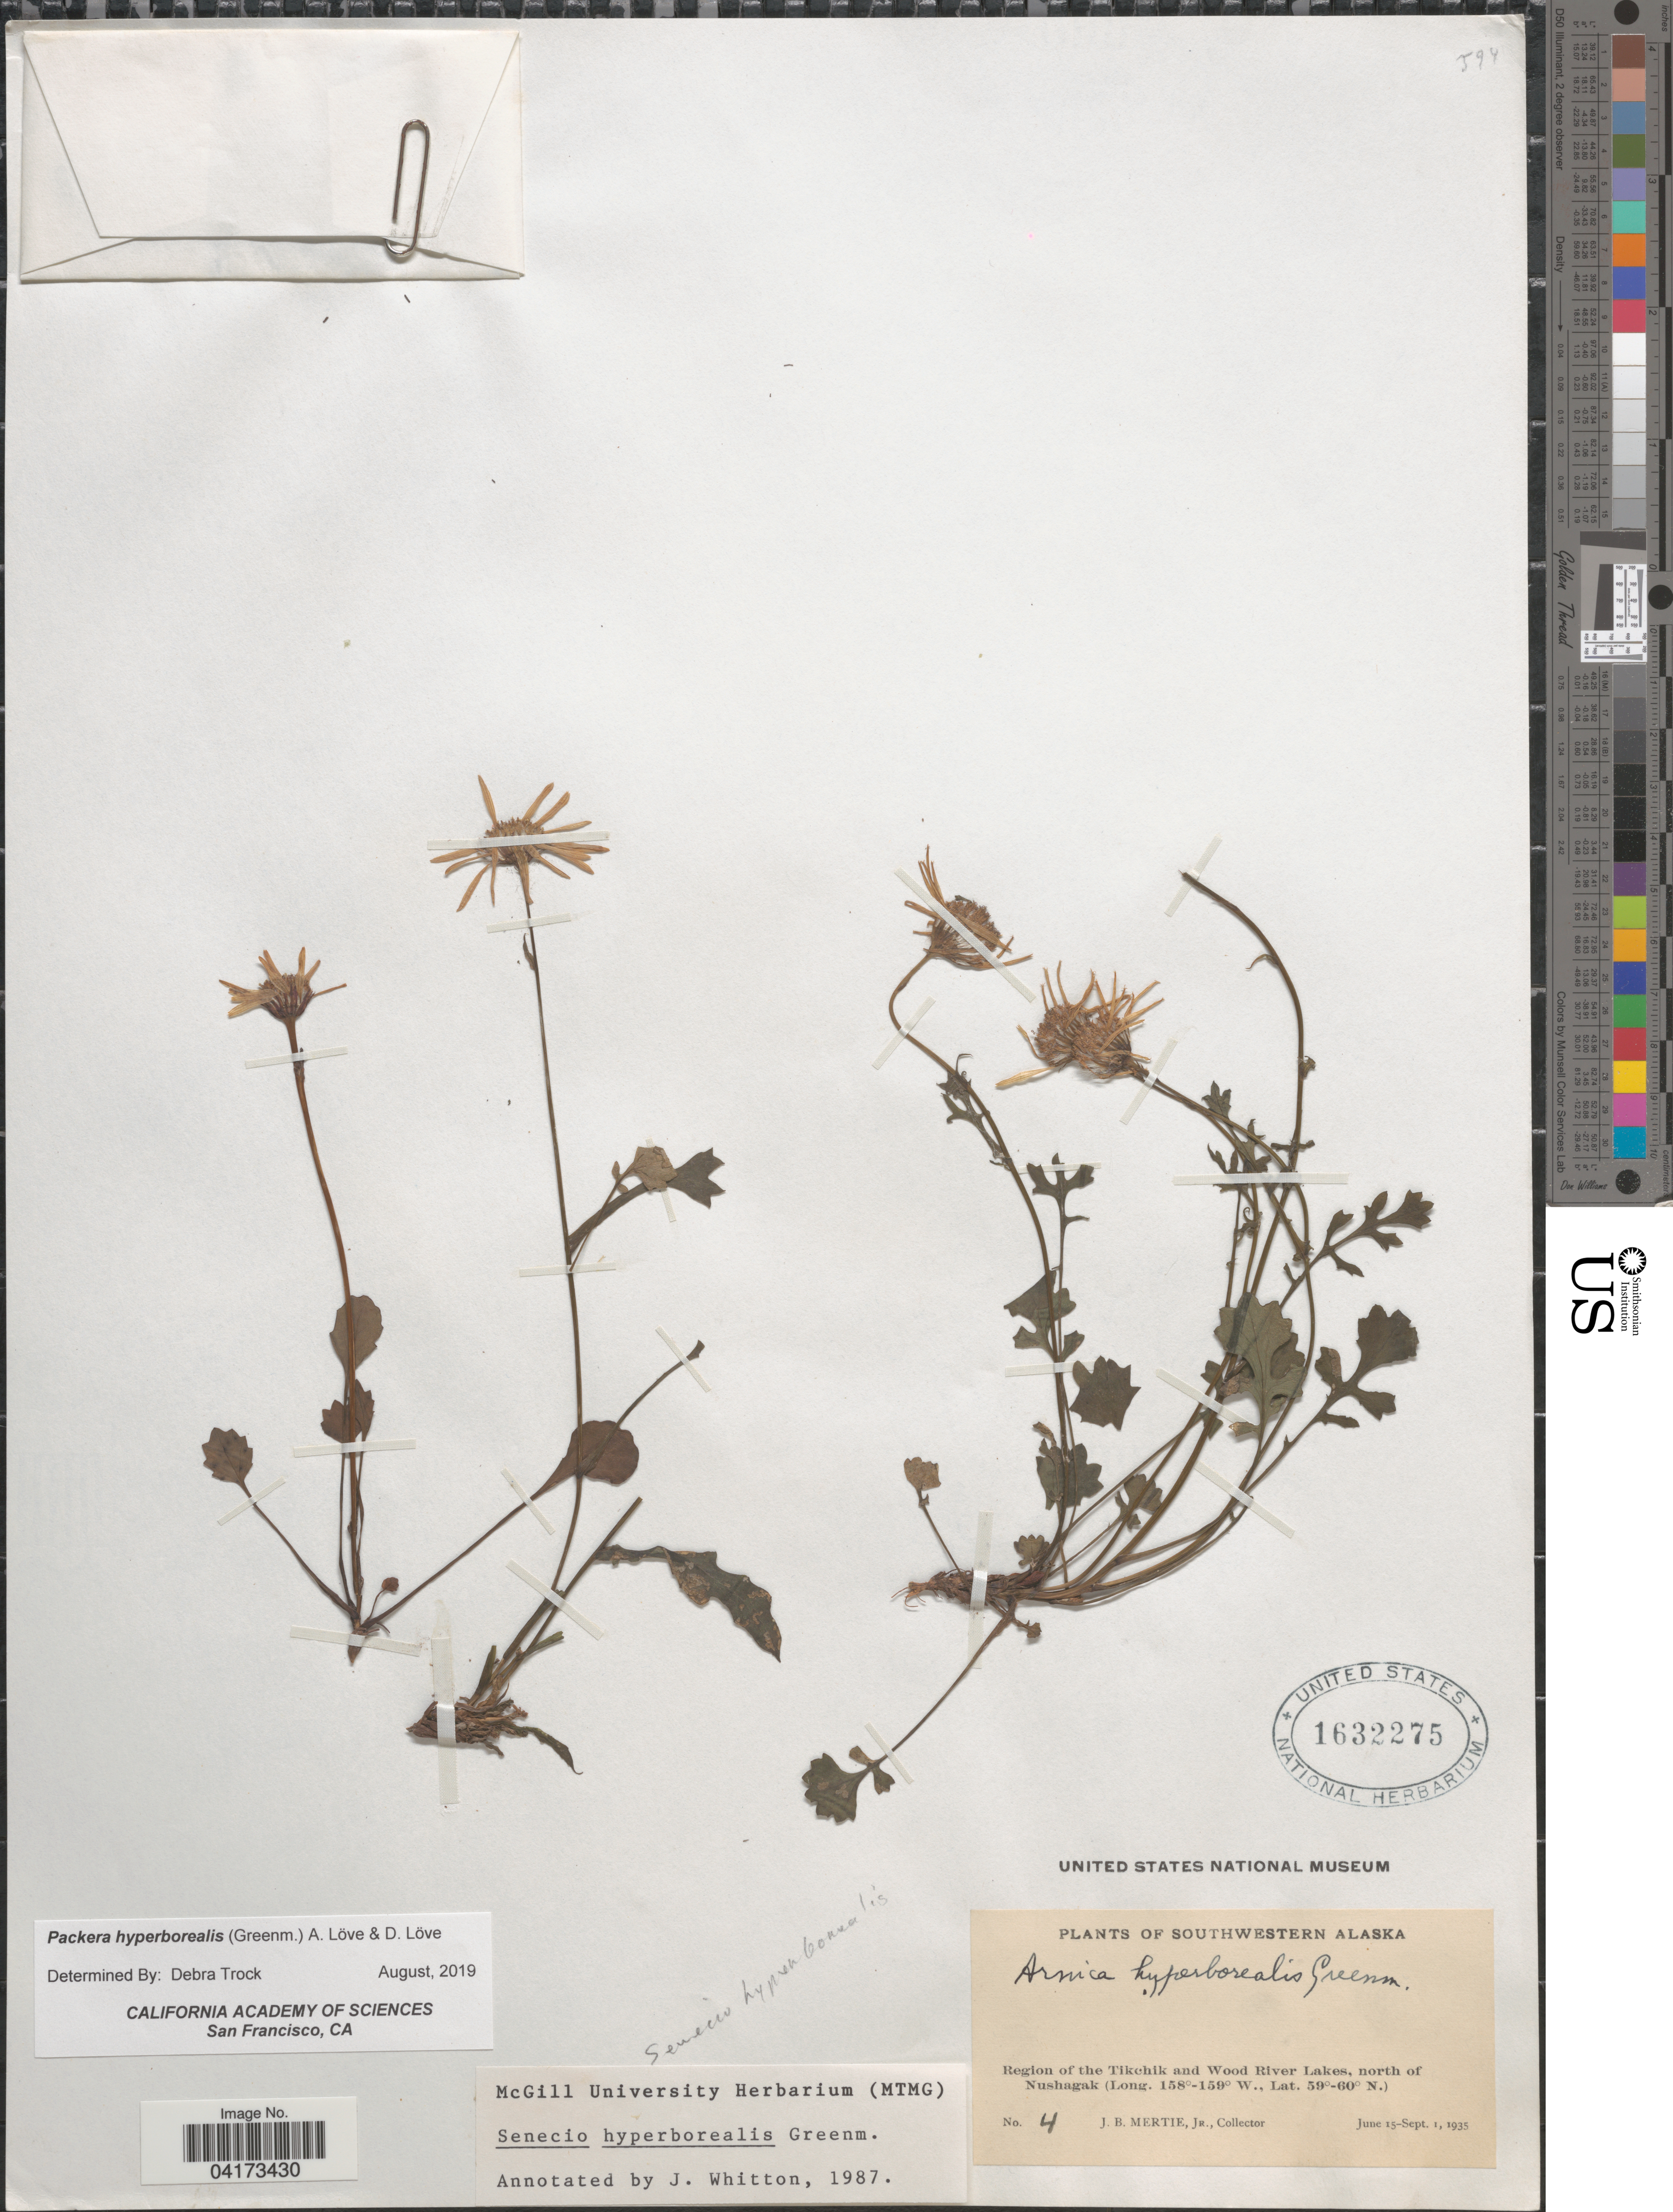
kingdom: Plantae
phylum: Tracheophyta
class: Magnoliopsida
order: Asterales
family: Asteraceae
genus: Packera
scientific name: Packera hyperborealis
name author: (Greene) Á. Löve & D. Löve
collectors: J. Mertie Jr.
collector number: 4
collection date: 1935-06-15/1935-09-01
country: United States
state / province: Alaska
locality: Southwestern Alaska. Region of the Tikchik and Wood River Lakes, north of Nushagak.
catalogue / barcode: US 1632275